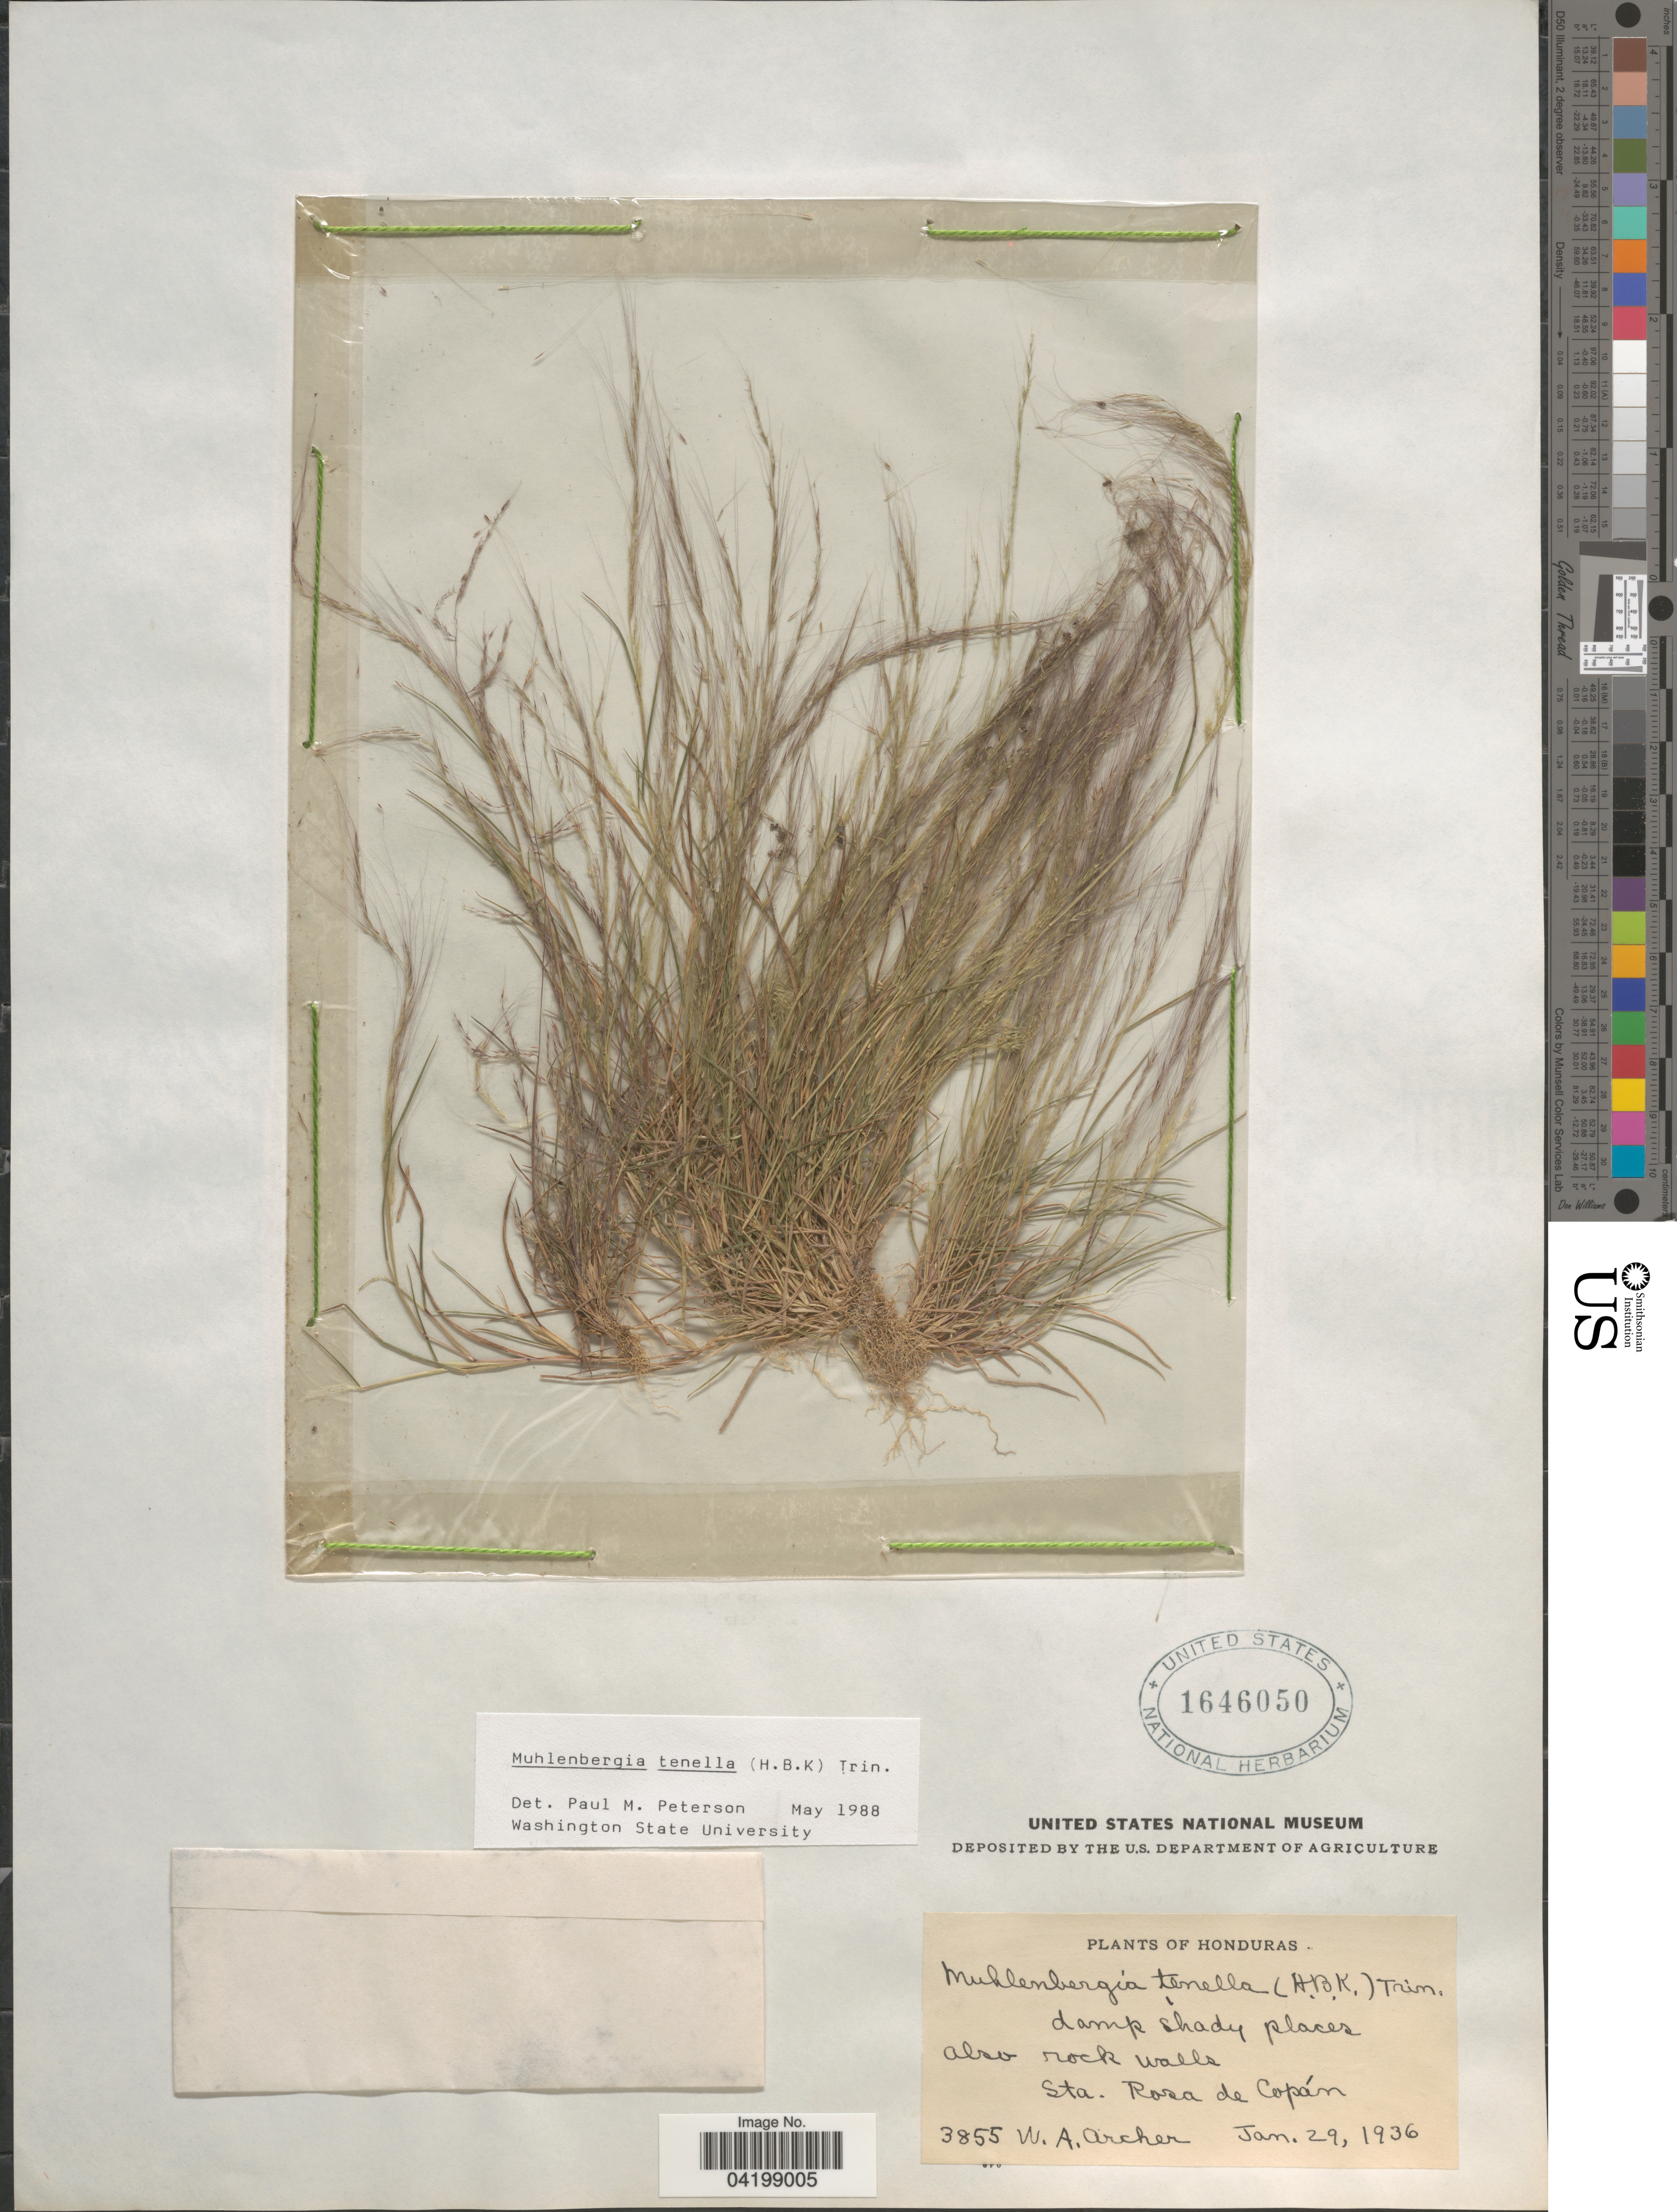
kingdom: Plantae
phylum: Tracheophyta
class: Liliopsida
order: Poales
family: Poaceae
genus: Muhlenbergia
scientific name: Muhlenbergia tenella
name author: (Kunth) Trin.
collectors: W. Archer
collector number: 3855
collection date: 1936-01-29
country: Honduras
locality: Sta. Roas de Copán.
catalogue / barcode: US 1646050